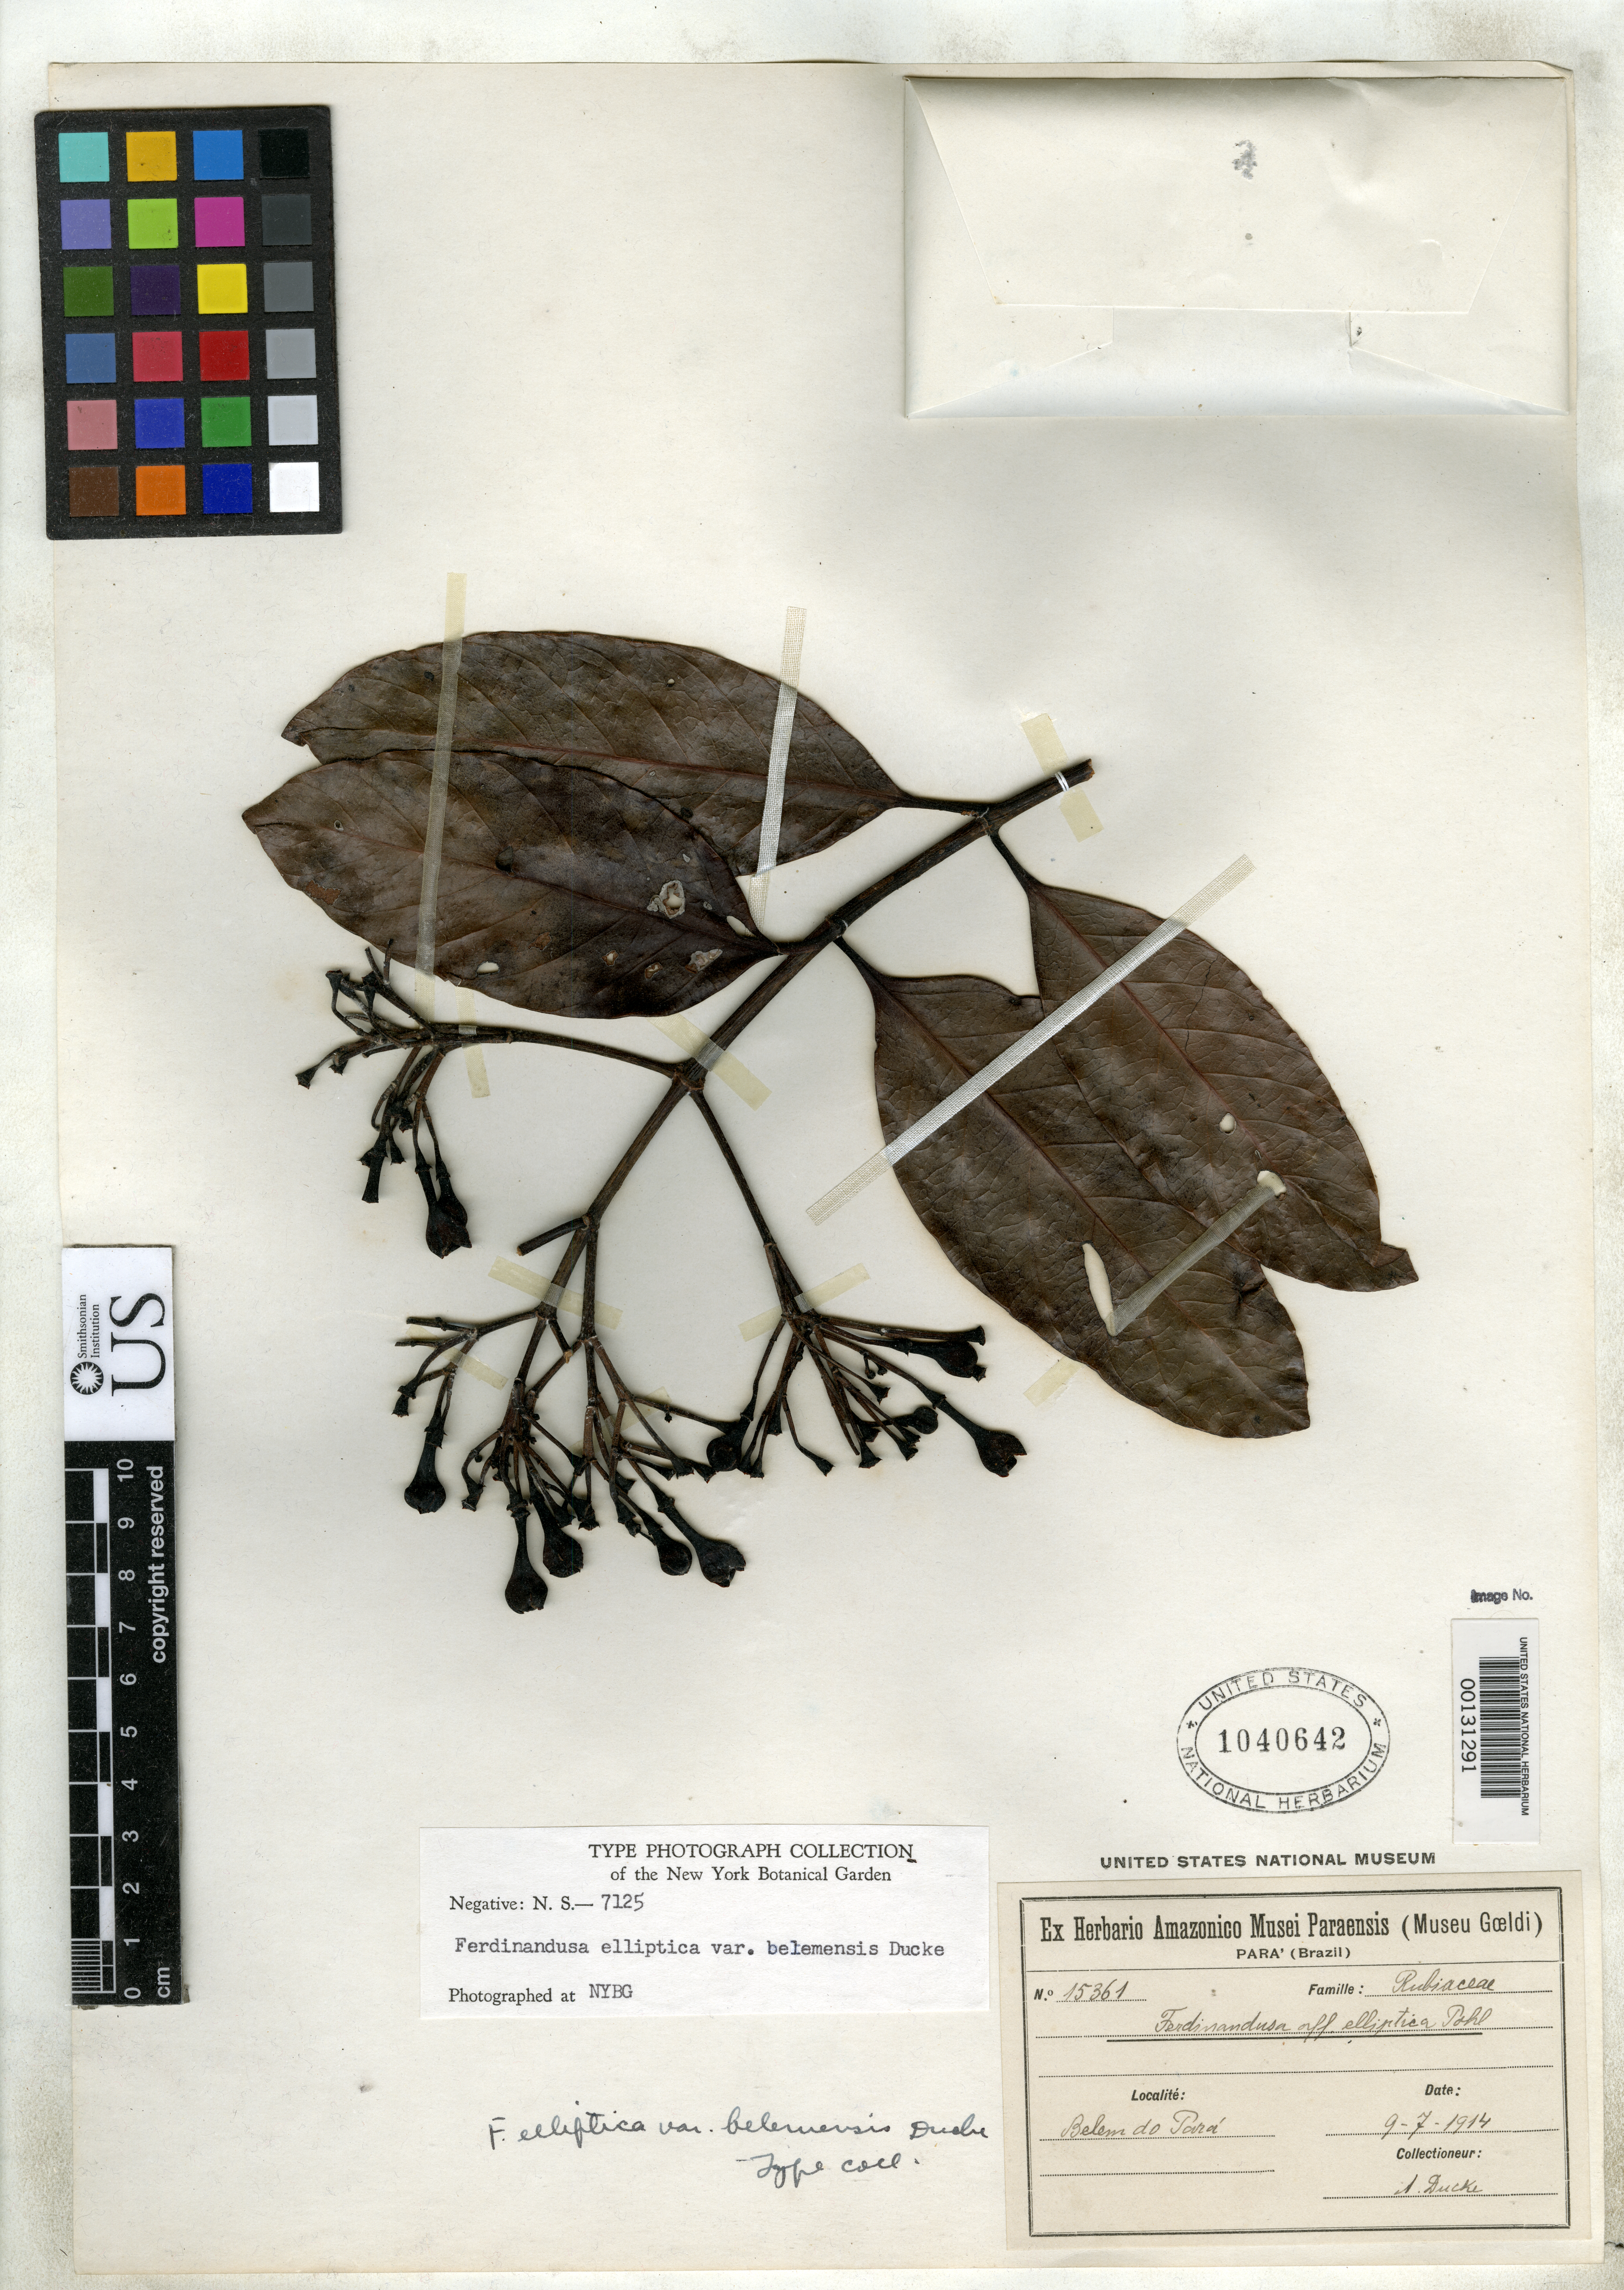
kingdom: Plantae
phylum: Tracheophyta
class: Magnoliopsida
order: Gentianales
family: Rubiaceae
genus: Ferdinandusa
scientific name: Ferdinandusa elliptica var. belemnensis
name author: Ducke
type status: Isosyntype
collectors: A. Ducke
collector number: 15361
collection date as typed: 09 Jul 1914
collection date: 1914-07-09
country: Brazil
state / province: Pará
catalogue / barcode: US 1040642